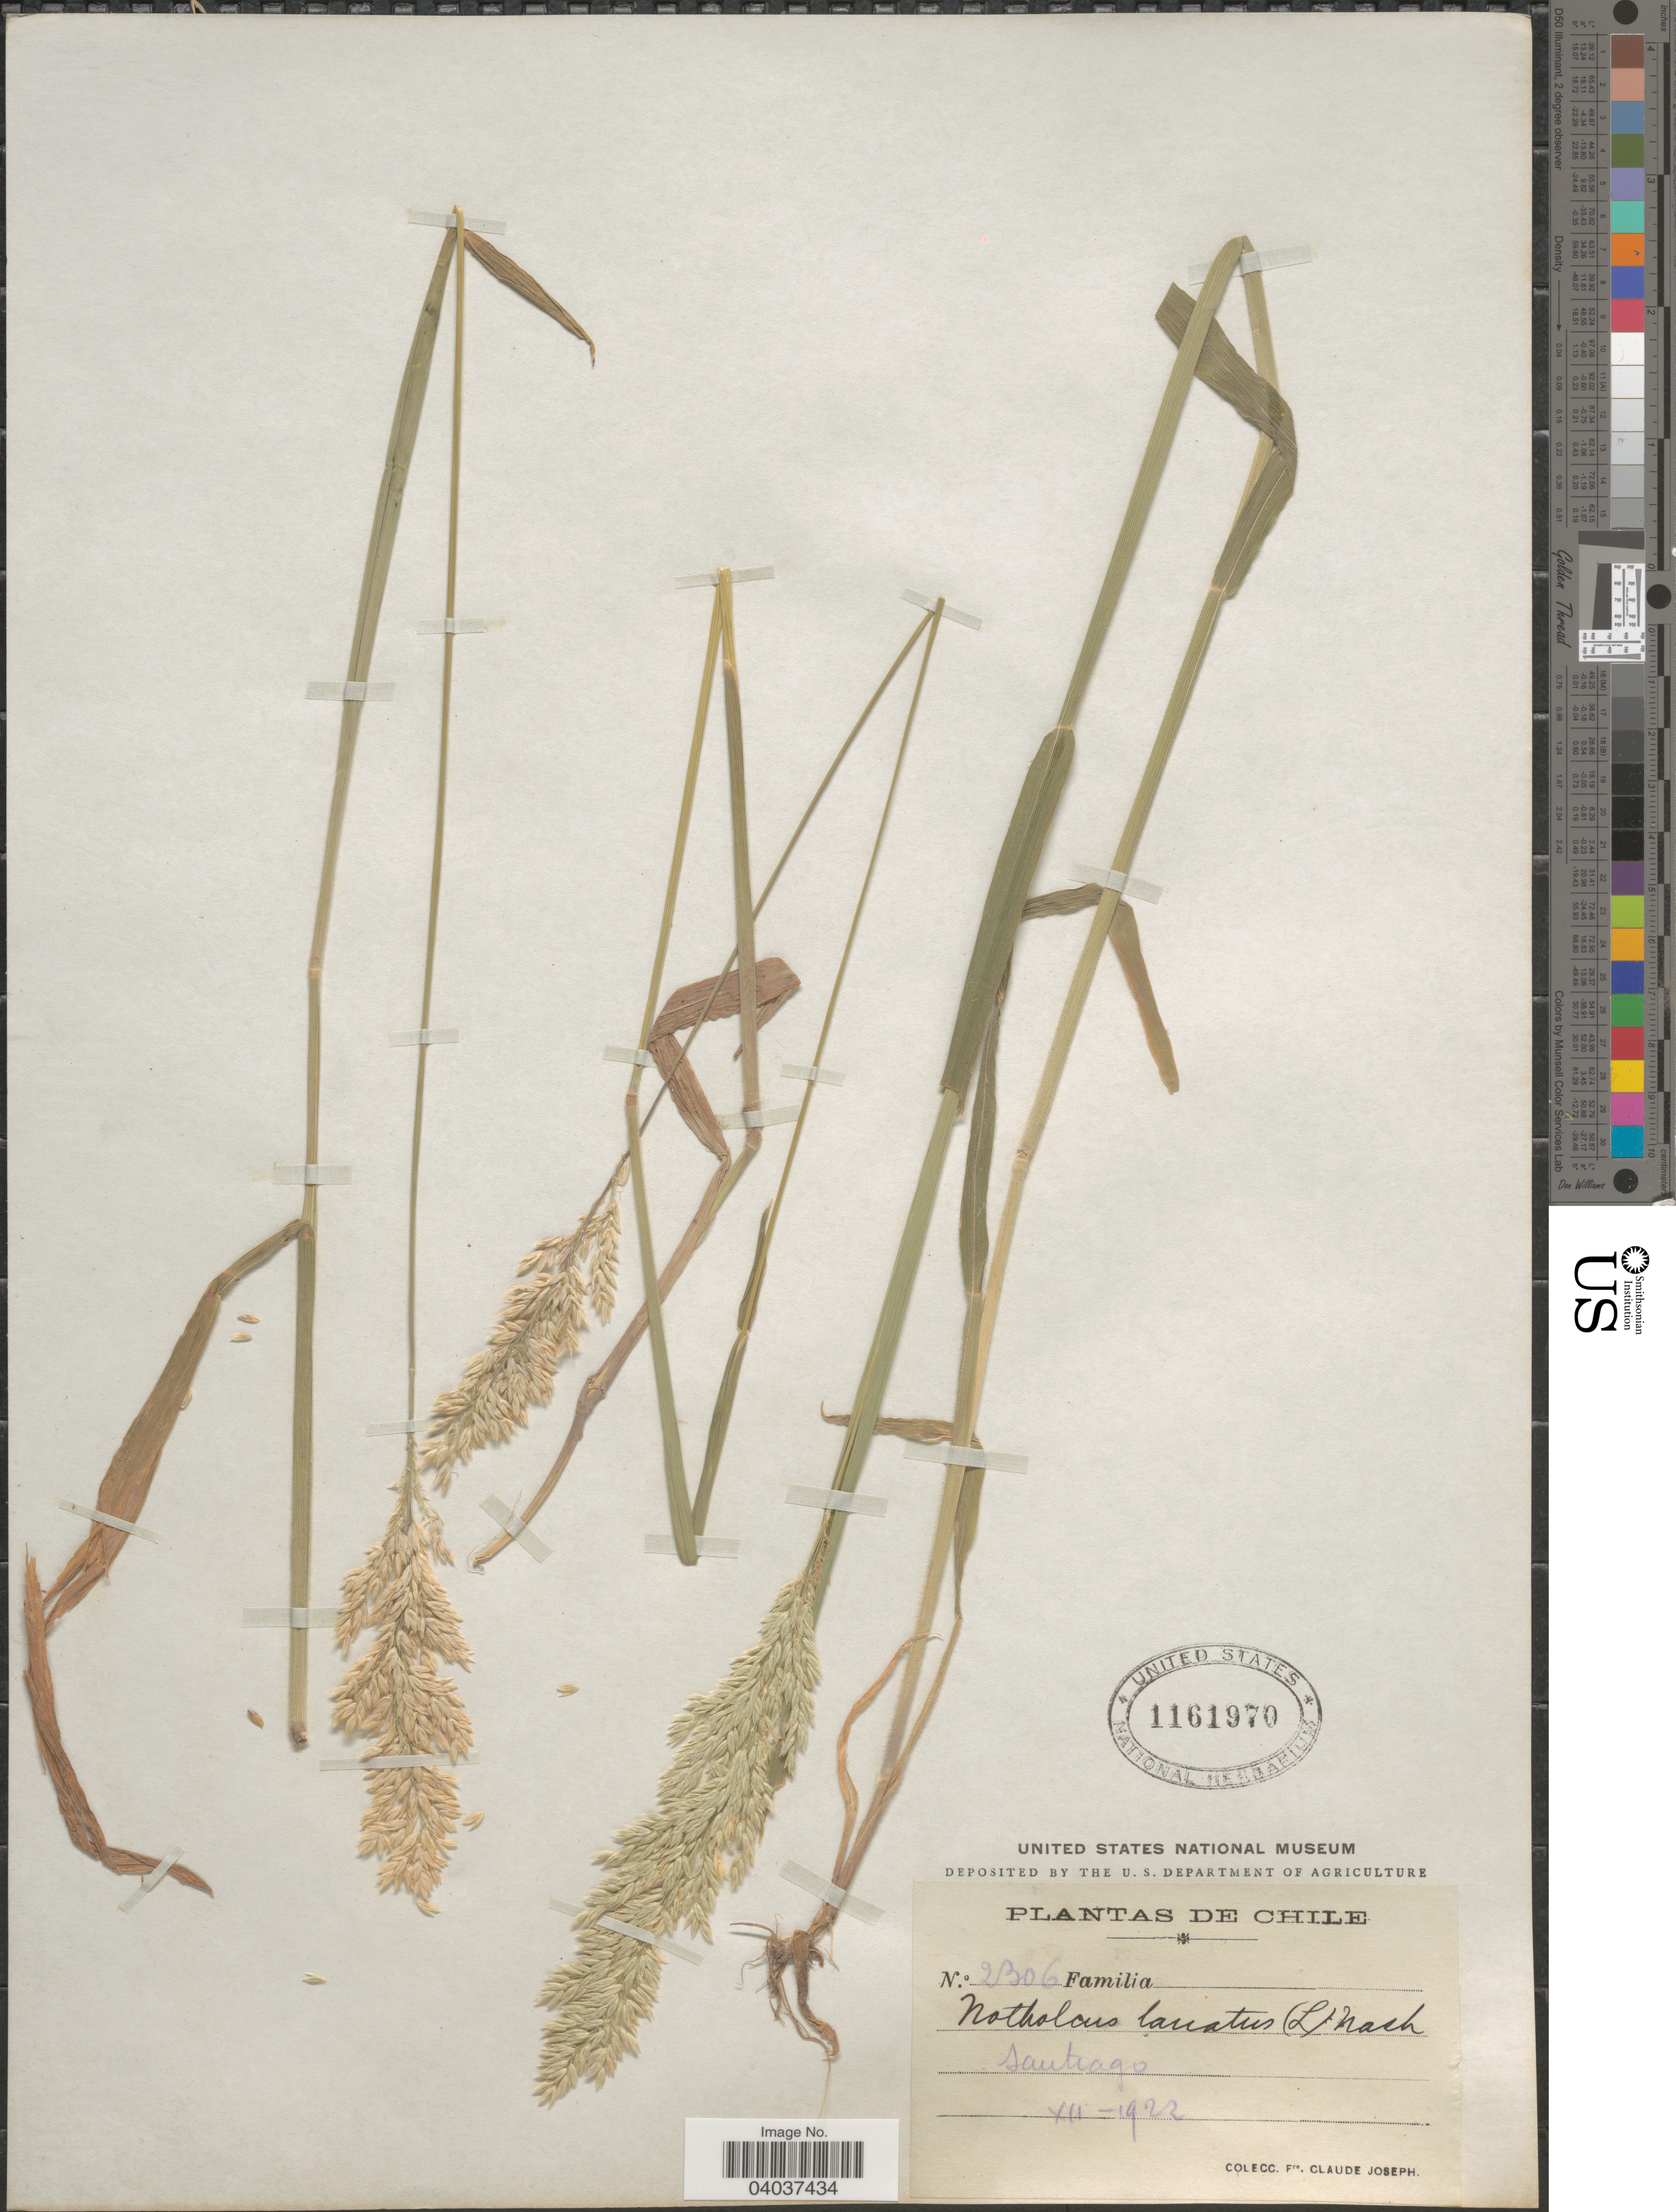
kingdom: Plantae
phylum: Tracheophyta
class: Liliopsida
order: Poales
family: Poaceae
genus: Holcus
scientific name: Holcus lanatus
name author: L.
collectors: Bro. Claude-Joseph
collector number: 2306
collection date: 1922-12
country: Chile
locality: Santiago.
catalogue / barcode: US 1161970